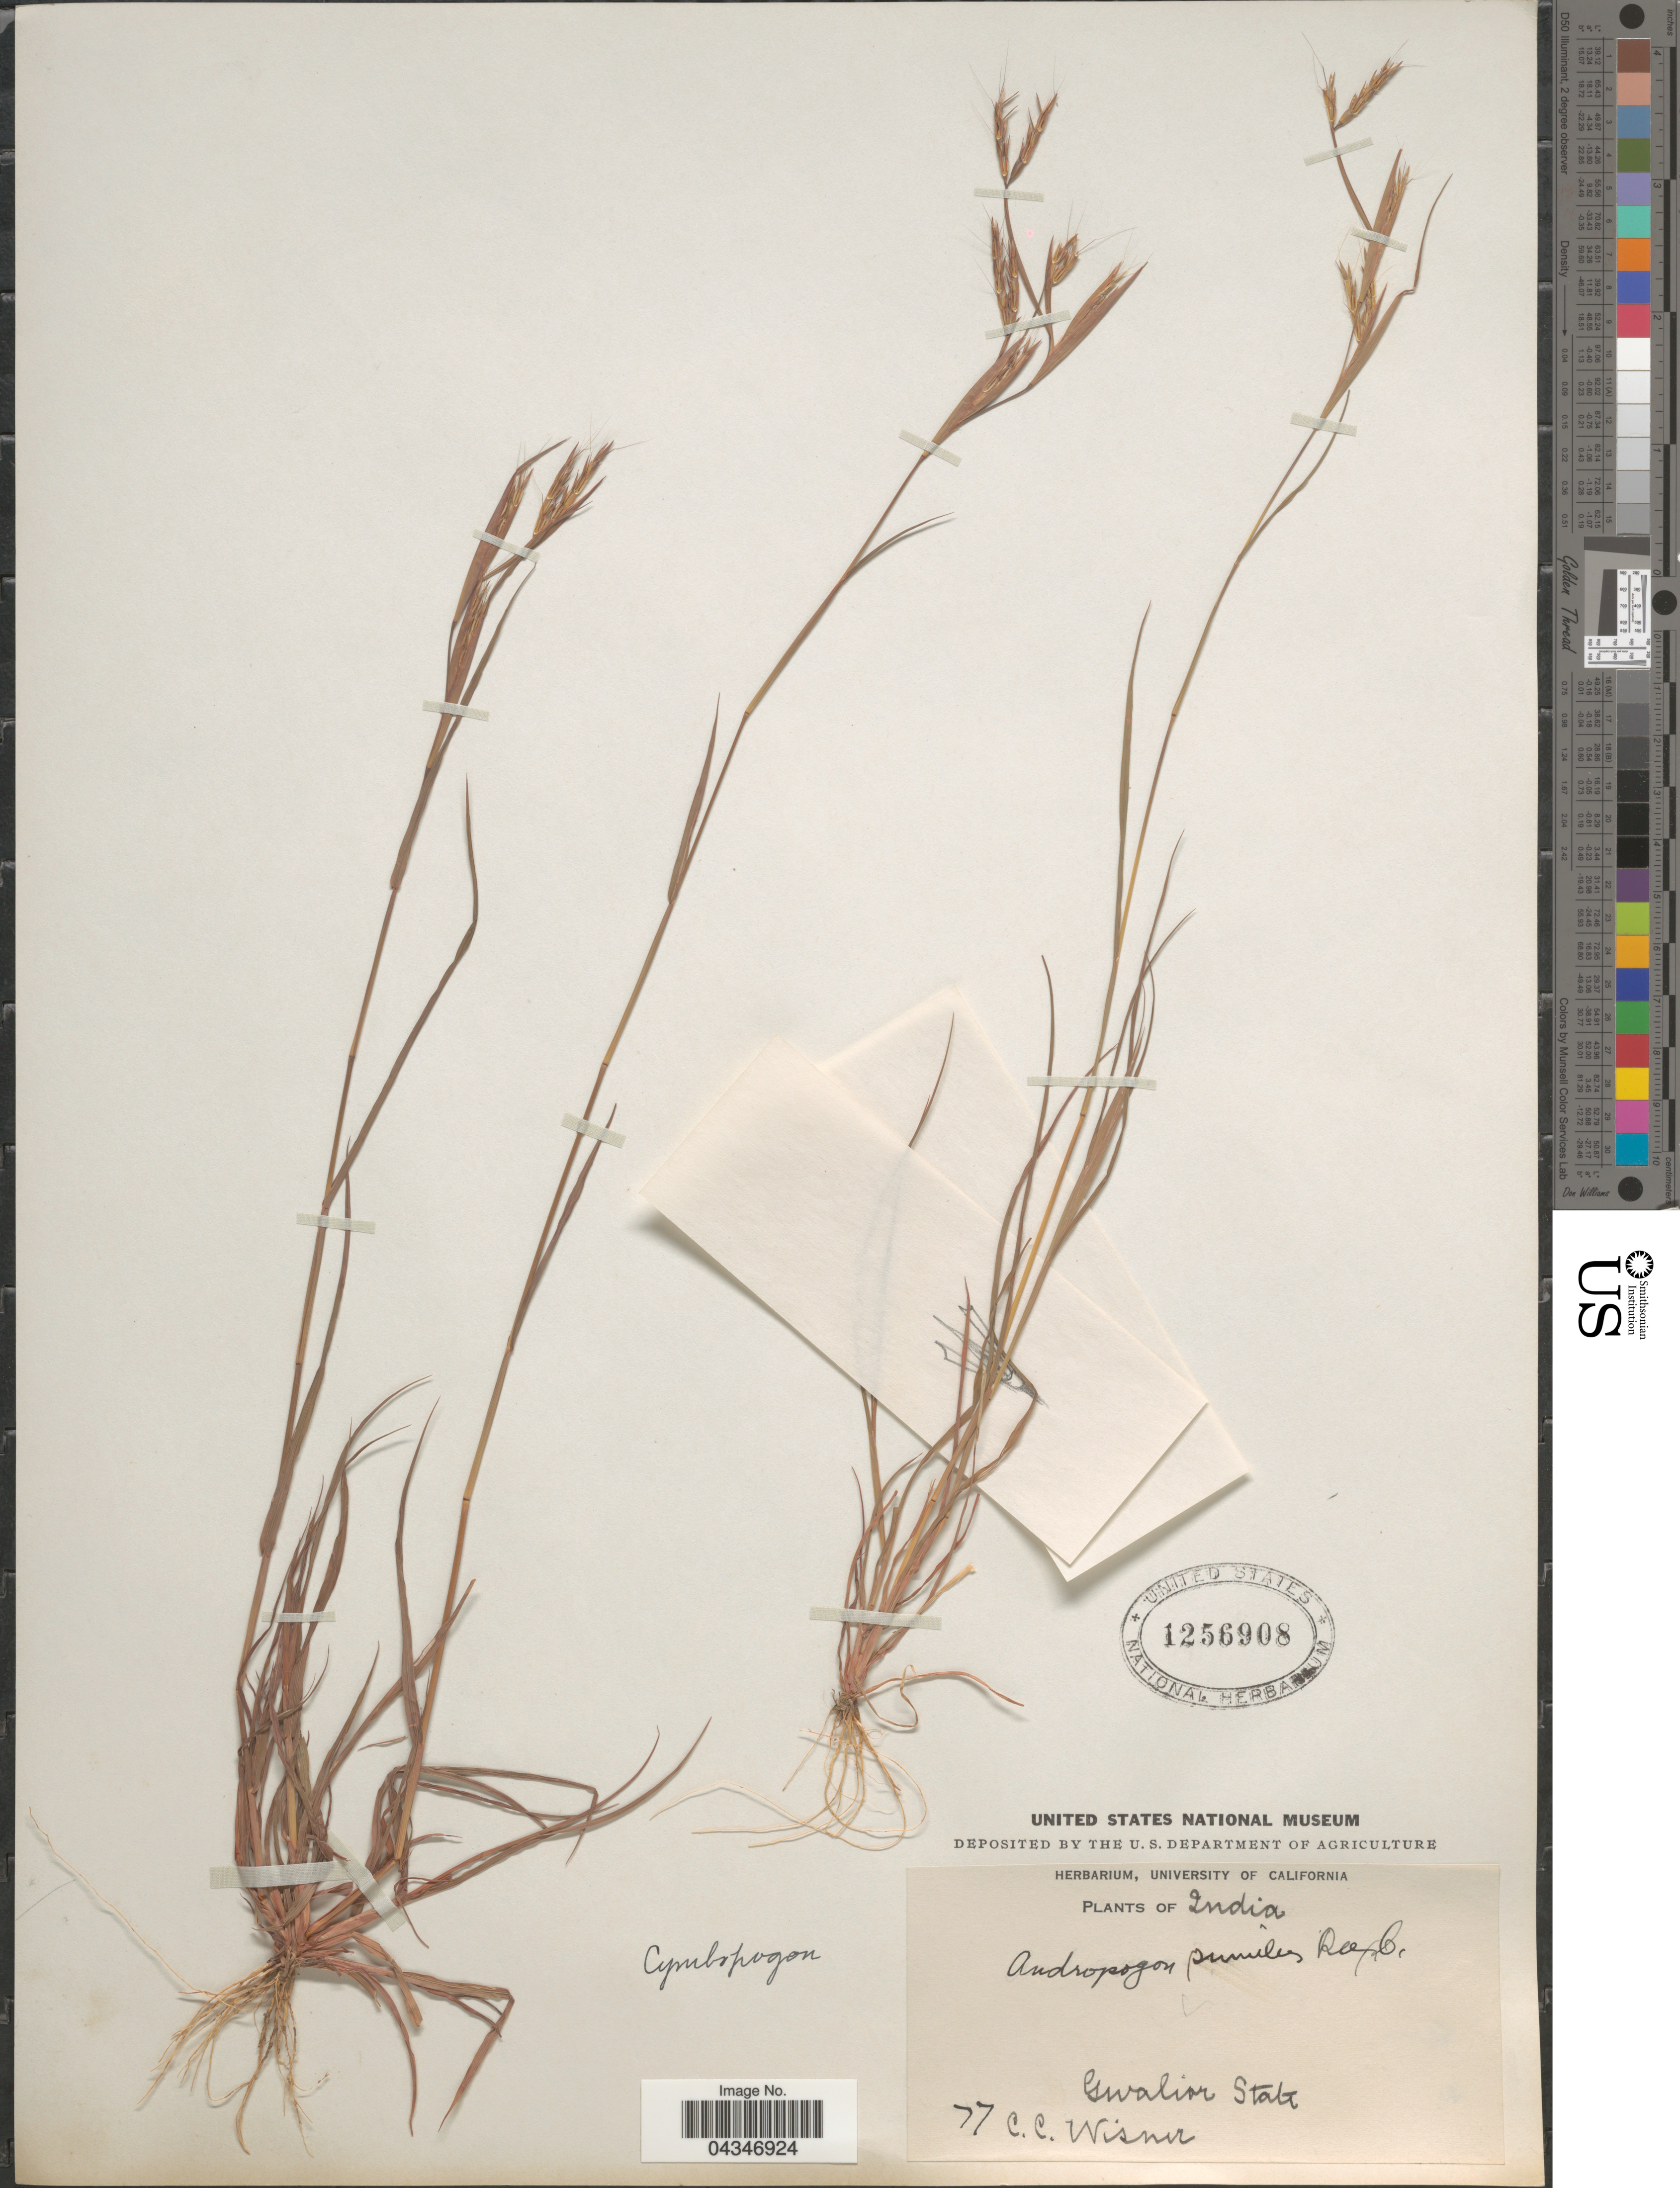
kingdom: Plantae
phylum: Tracheophyta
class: Liliopsida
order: Poales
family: Poaceae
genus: Andropogon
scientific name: Andropogon pumilus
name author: Roxb.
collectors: C. Wisner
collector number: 77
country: India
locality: Gwalior State.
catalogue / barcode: US 1256908